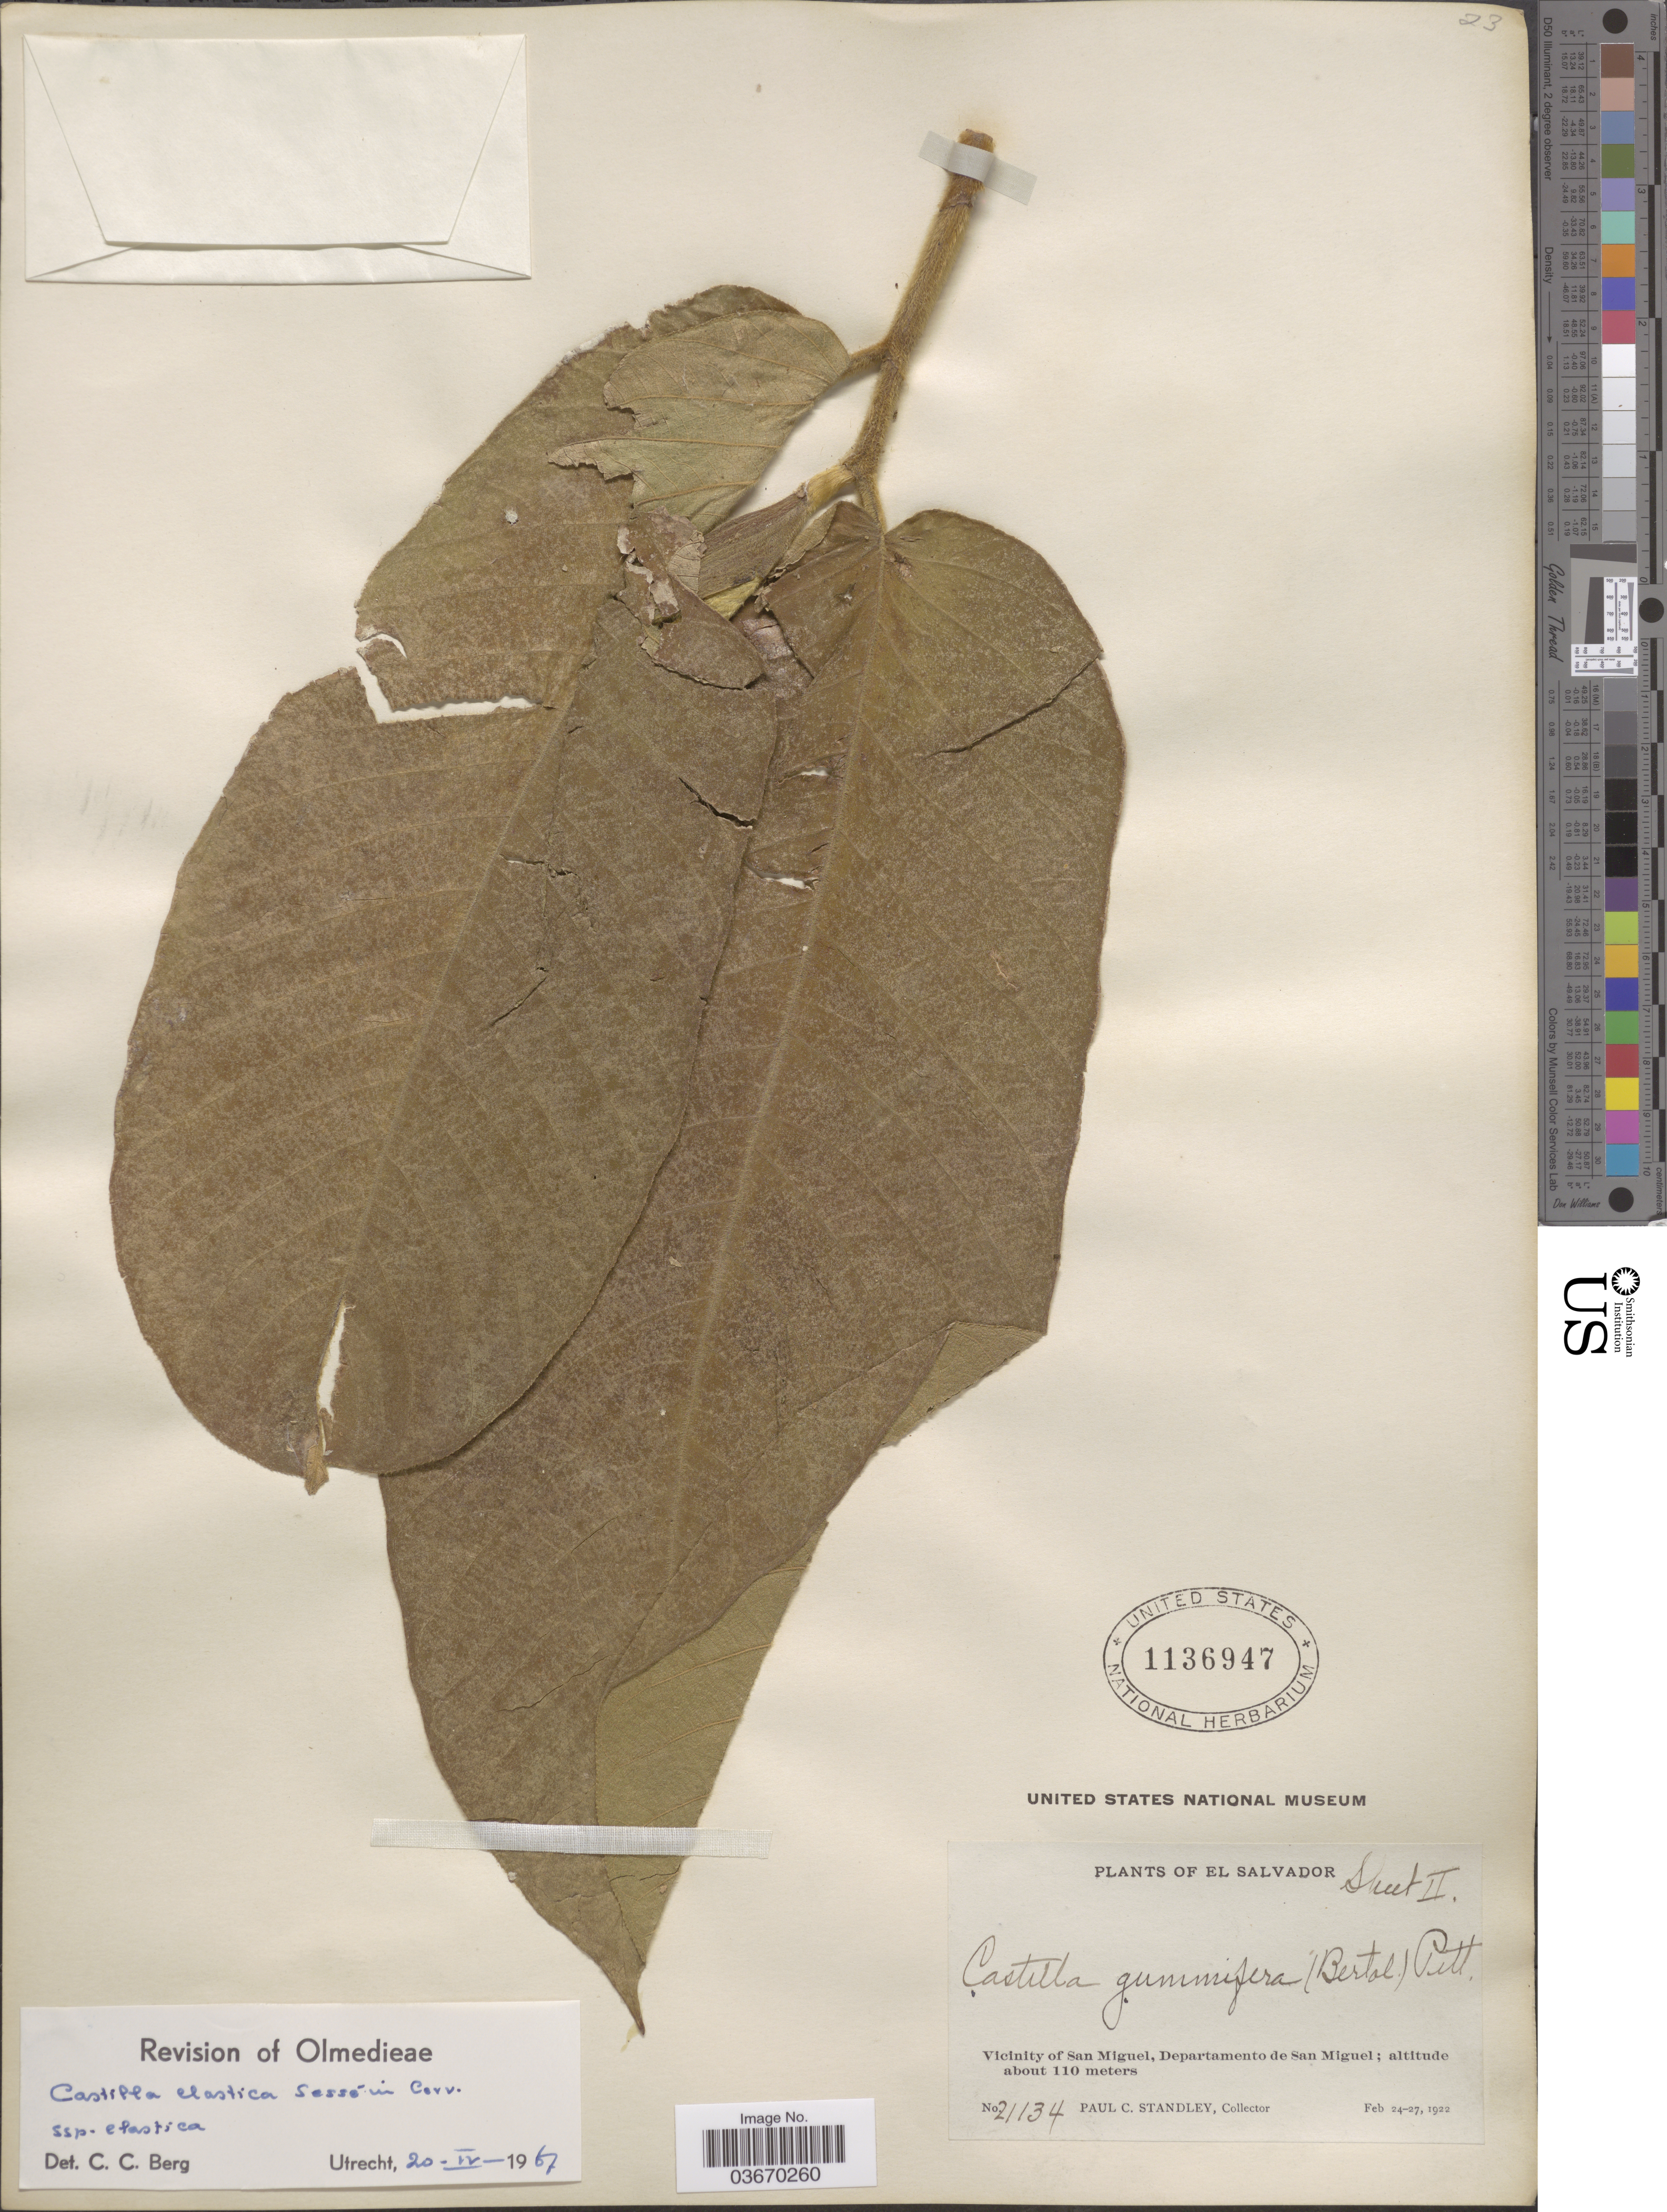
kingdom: Plantae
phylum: Tracheophyta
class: Magnoliopsida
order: Rosales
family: Moraceae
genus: Castilla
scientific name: Castilla elastica subsp. elastica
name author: Sessé ex Cerv.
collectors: P. C. Standley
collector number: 21134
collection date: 1922-02-24/1922-02-27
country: El Salvador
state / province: San Miguel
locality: Vicinity of San Miguel, Departamento de San Miguel.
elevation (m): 110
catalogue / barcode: US 1136947